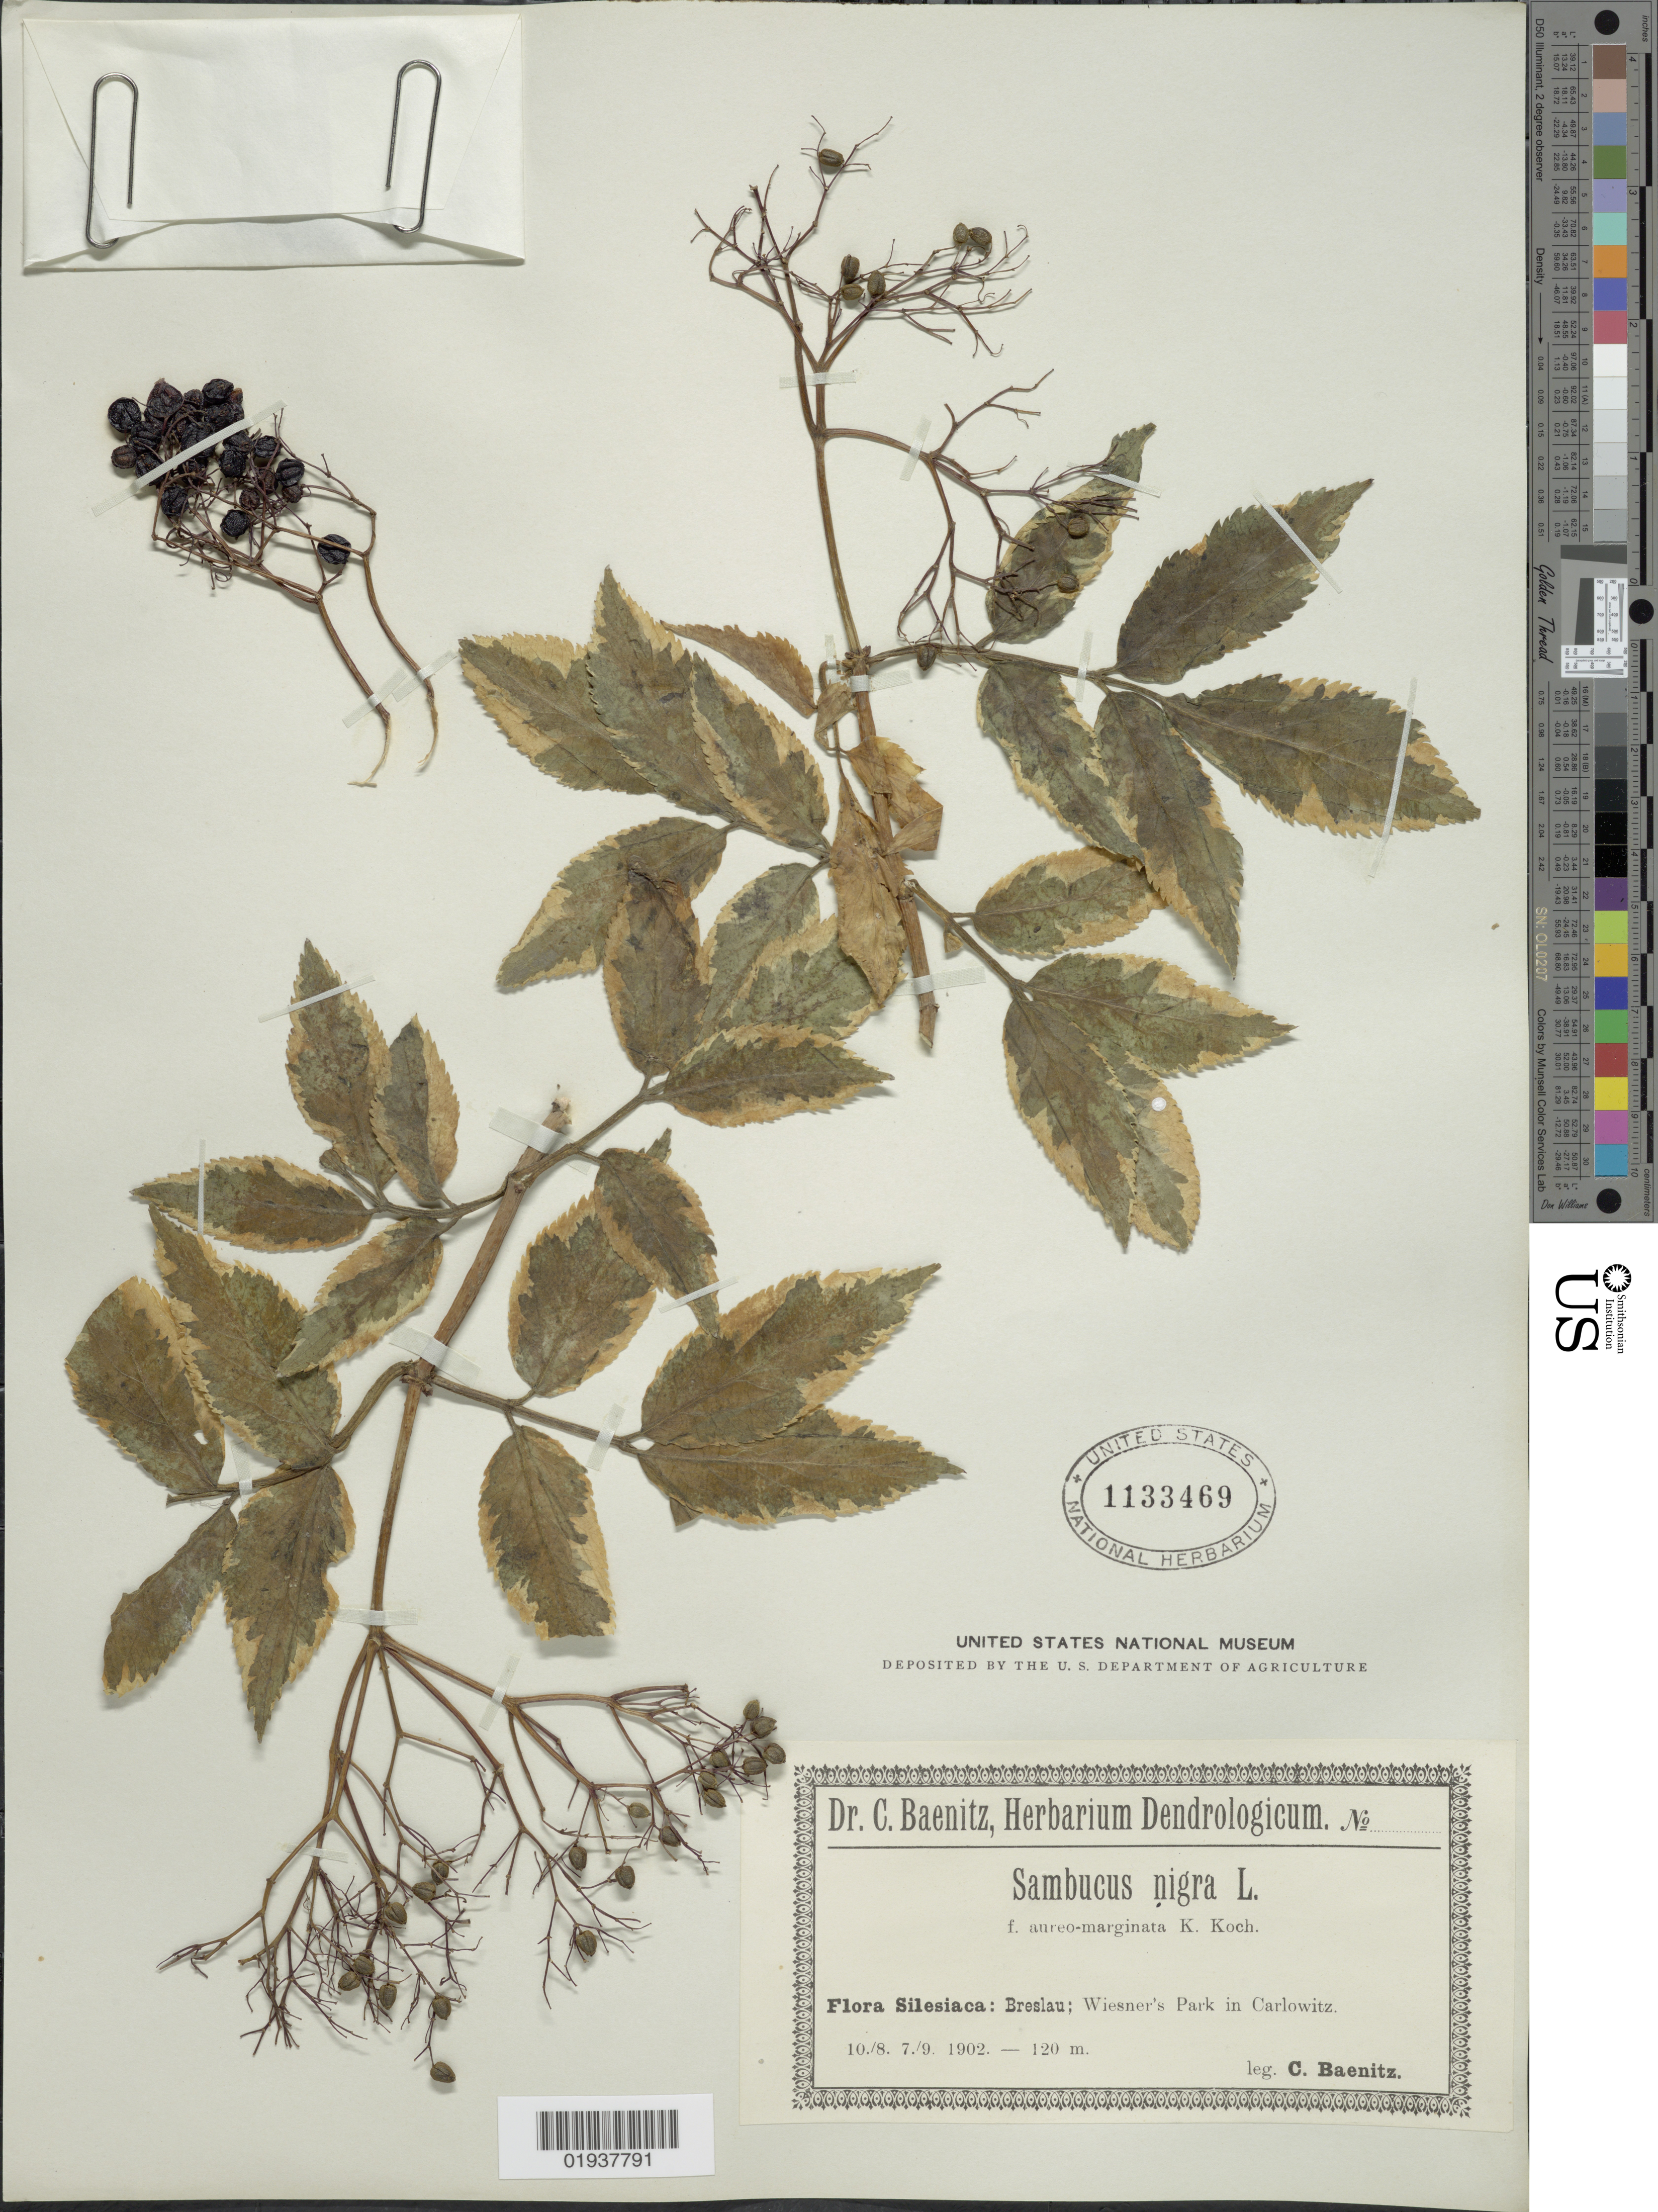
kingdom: Plantae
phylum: Tracheophyta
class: Magnoliopsida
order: Dipsacales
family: Viburnaceae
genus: Sambucus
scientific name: Sambucus nigra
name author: L.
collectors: C. G. Baenitz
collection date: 1902-08-10/1902-09-07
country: Poland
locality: Silesiaca: Breslau; Wiesner's Park in Carlowitz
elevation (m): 120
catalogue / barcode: US 1133469